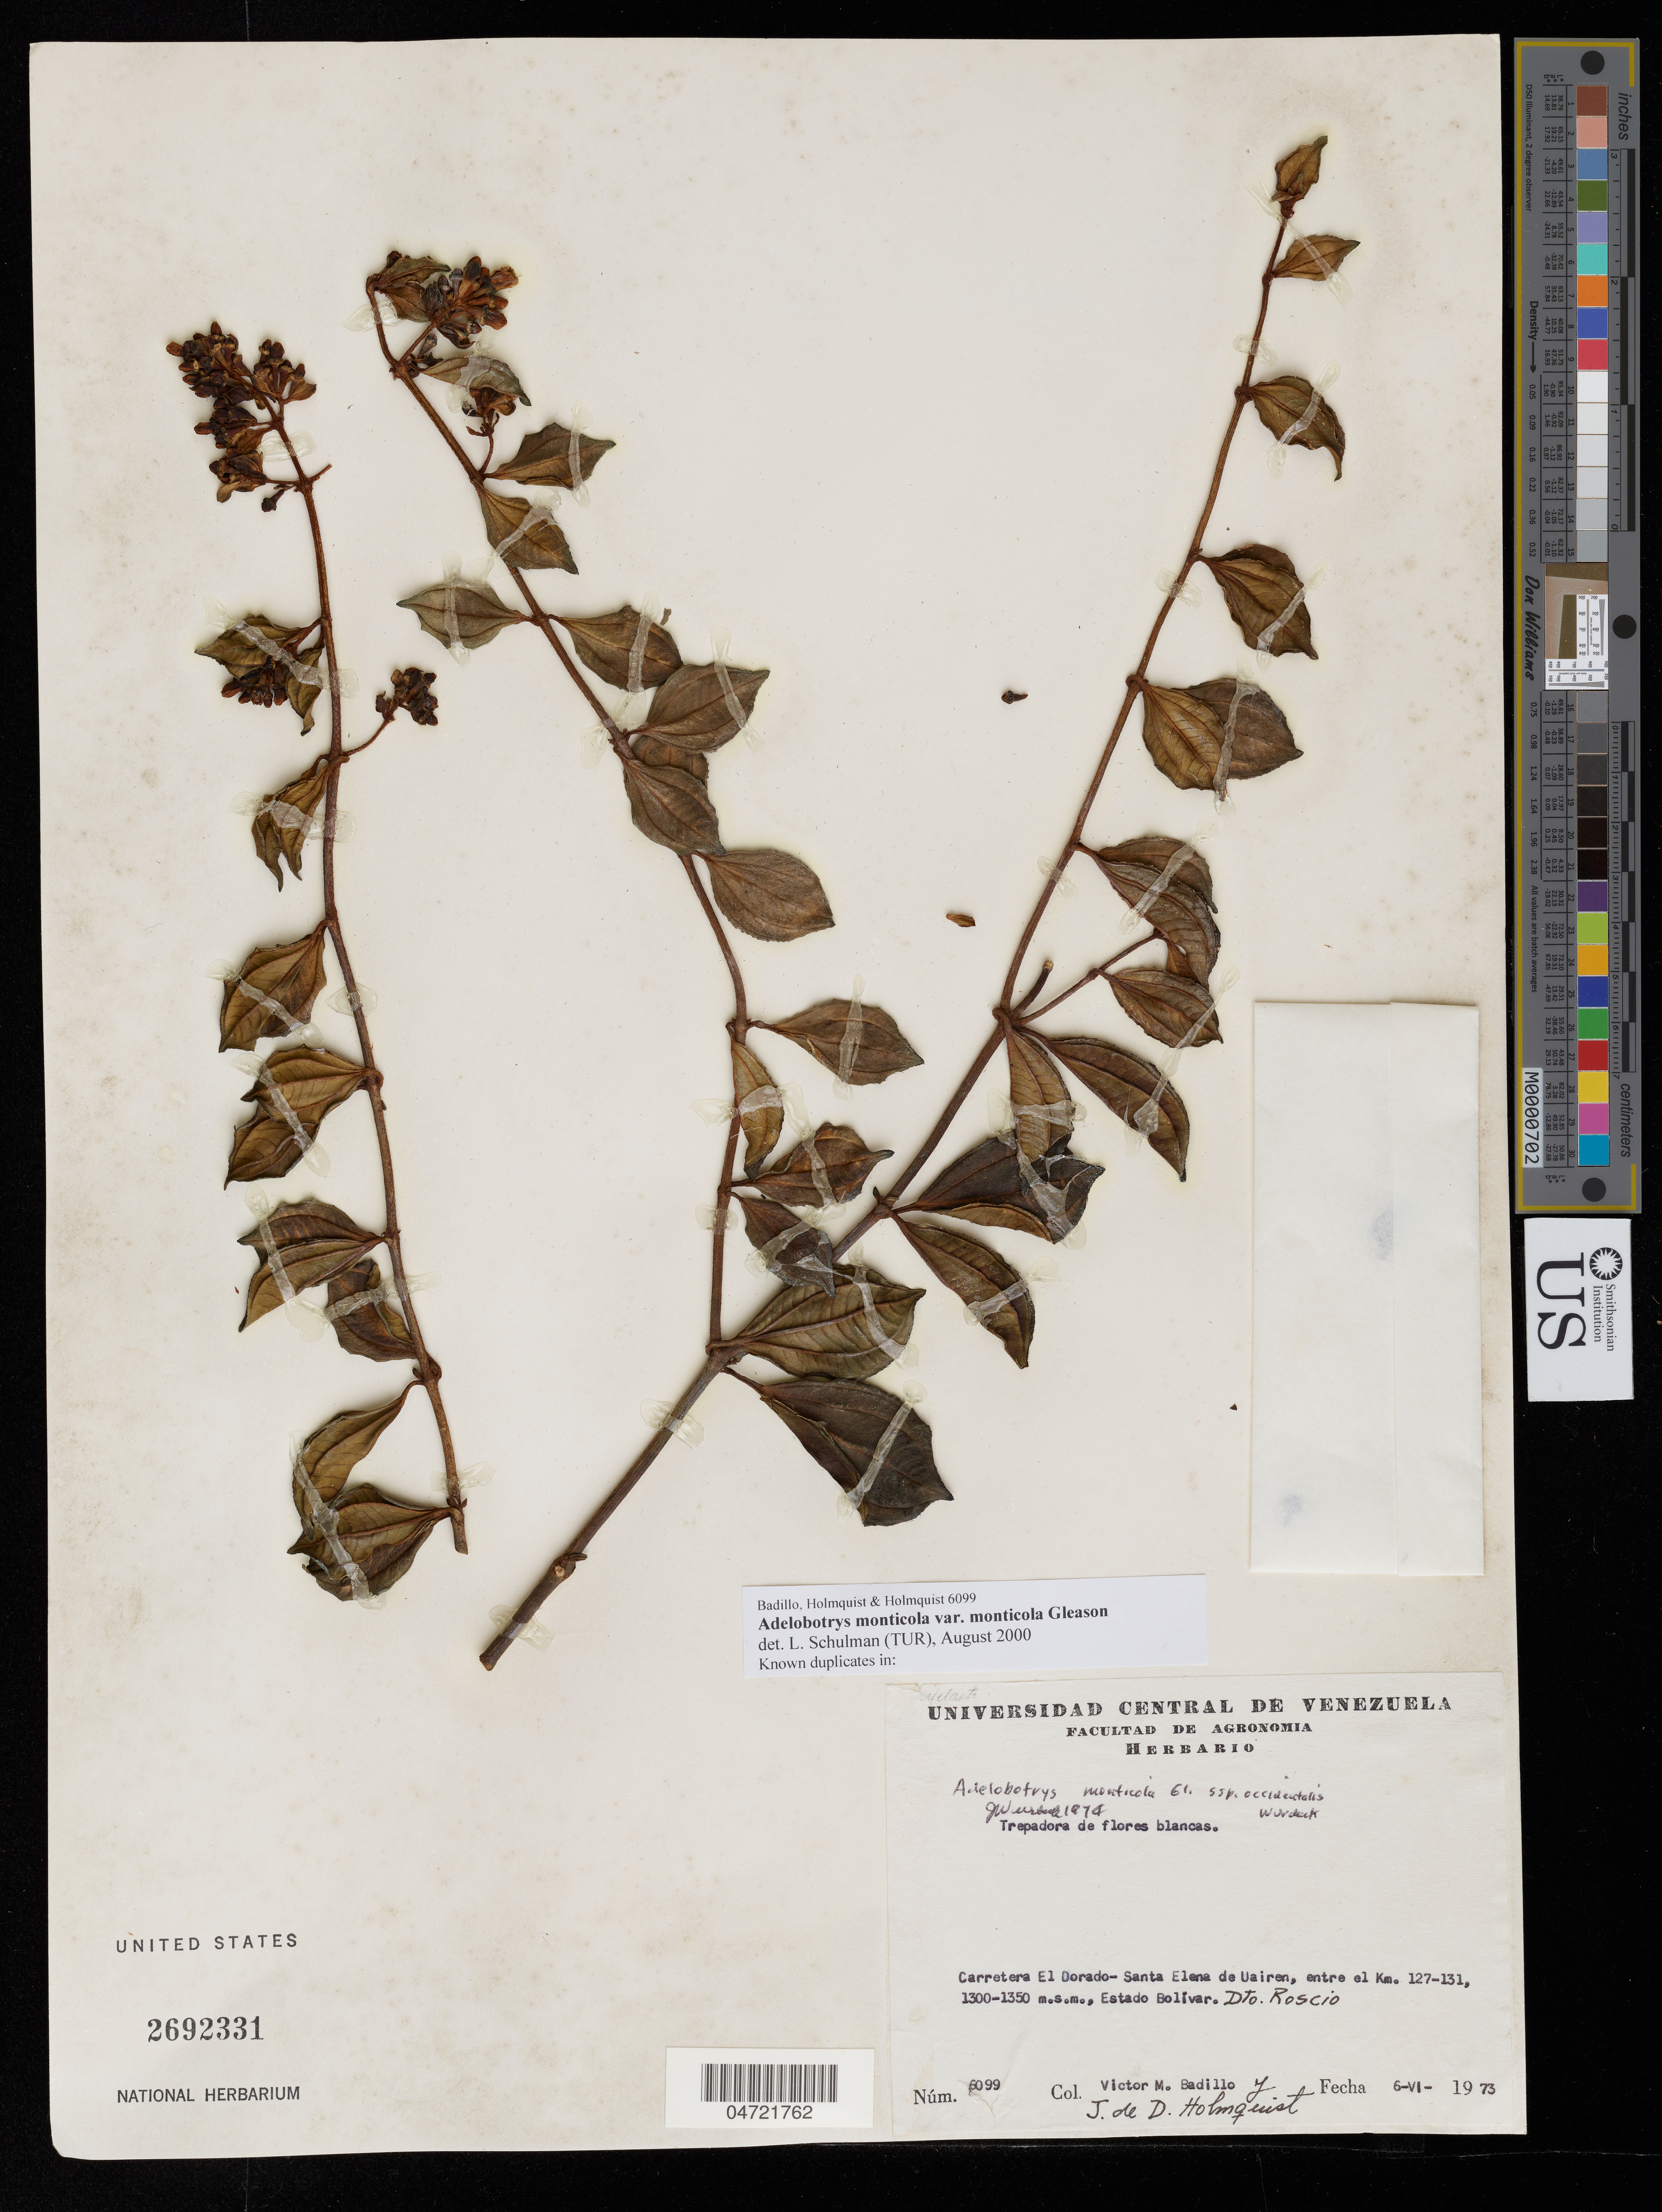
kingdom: Plantae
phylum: Tracheophyta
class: Magnoliopsida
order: Myrtales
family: Melastomataceae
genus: Adelobotrys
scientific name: Adelobotrys monticola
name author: Gleason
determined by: Schulman, Leif, (TUR), University of Turku (FINLAND)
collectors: V. Badillo & J. Holmquist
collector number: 6099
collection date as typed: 6-Jun-73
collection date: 1973-06-06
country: Venezuela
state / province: Bolívar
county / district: Roscio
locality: Carretera El Dorado - Santa Elena de Uairen, entre el km. 127-131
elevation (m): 1300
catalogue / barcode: US 2692331